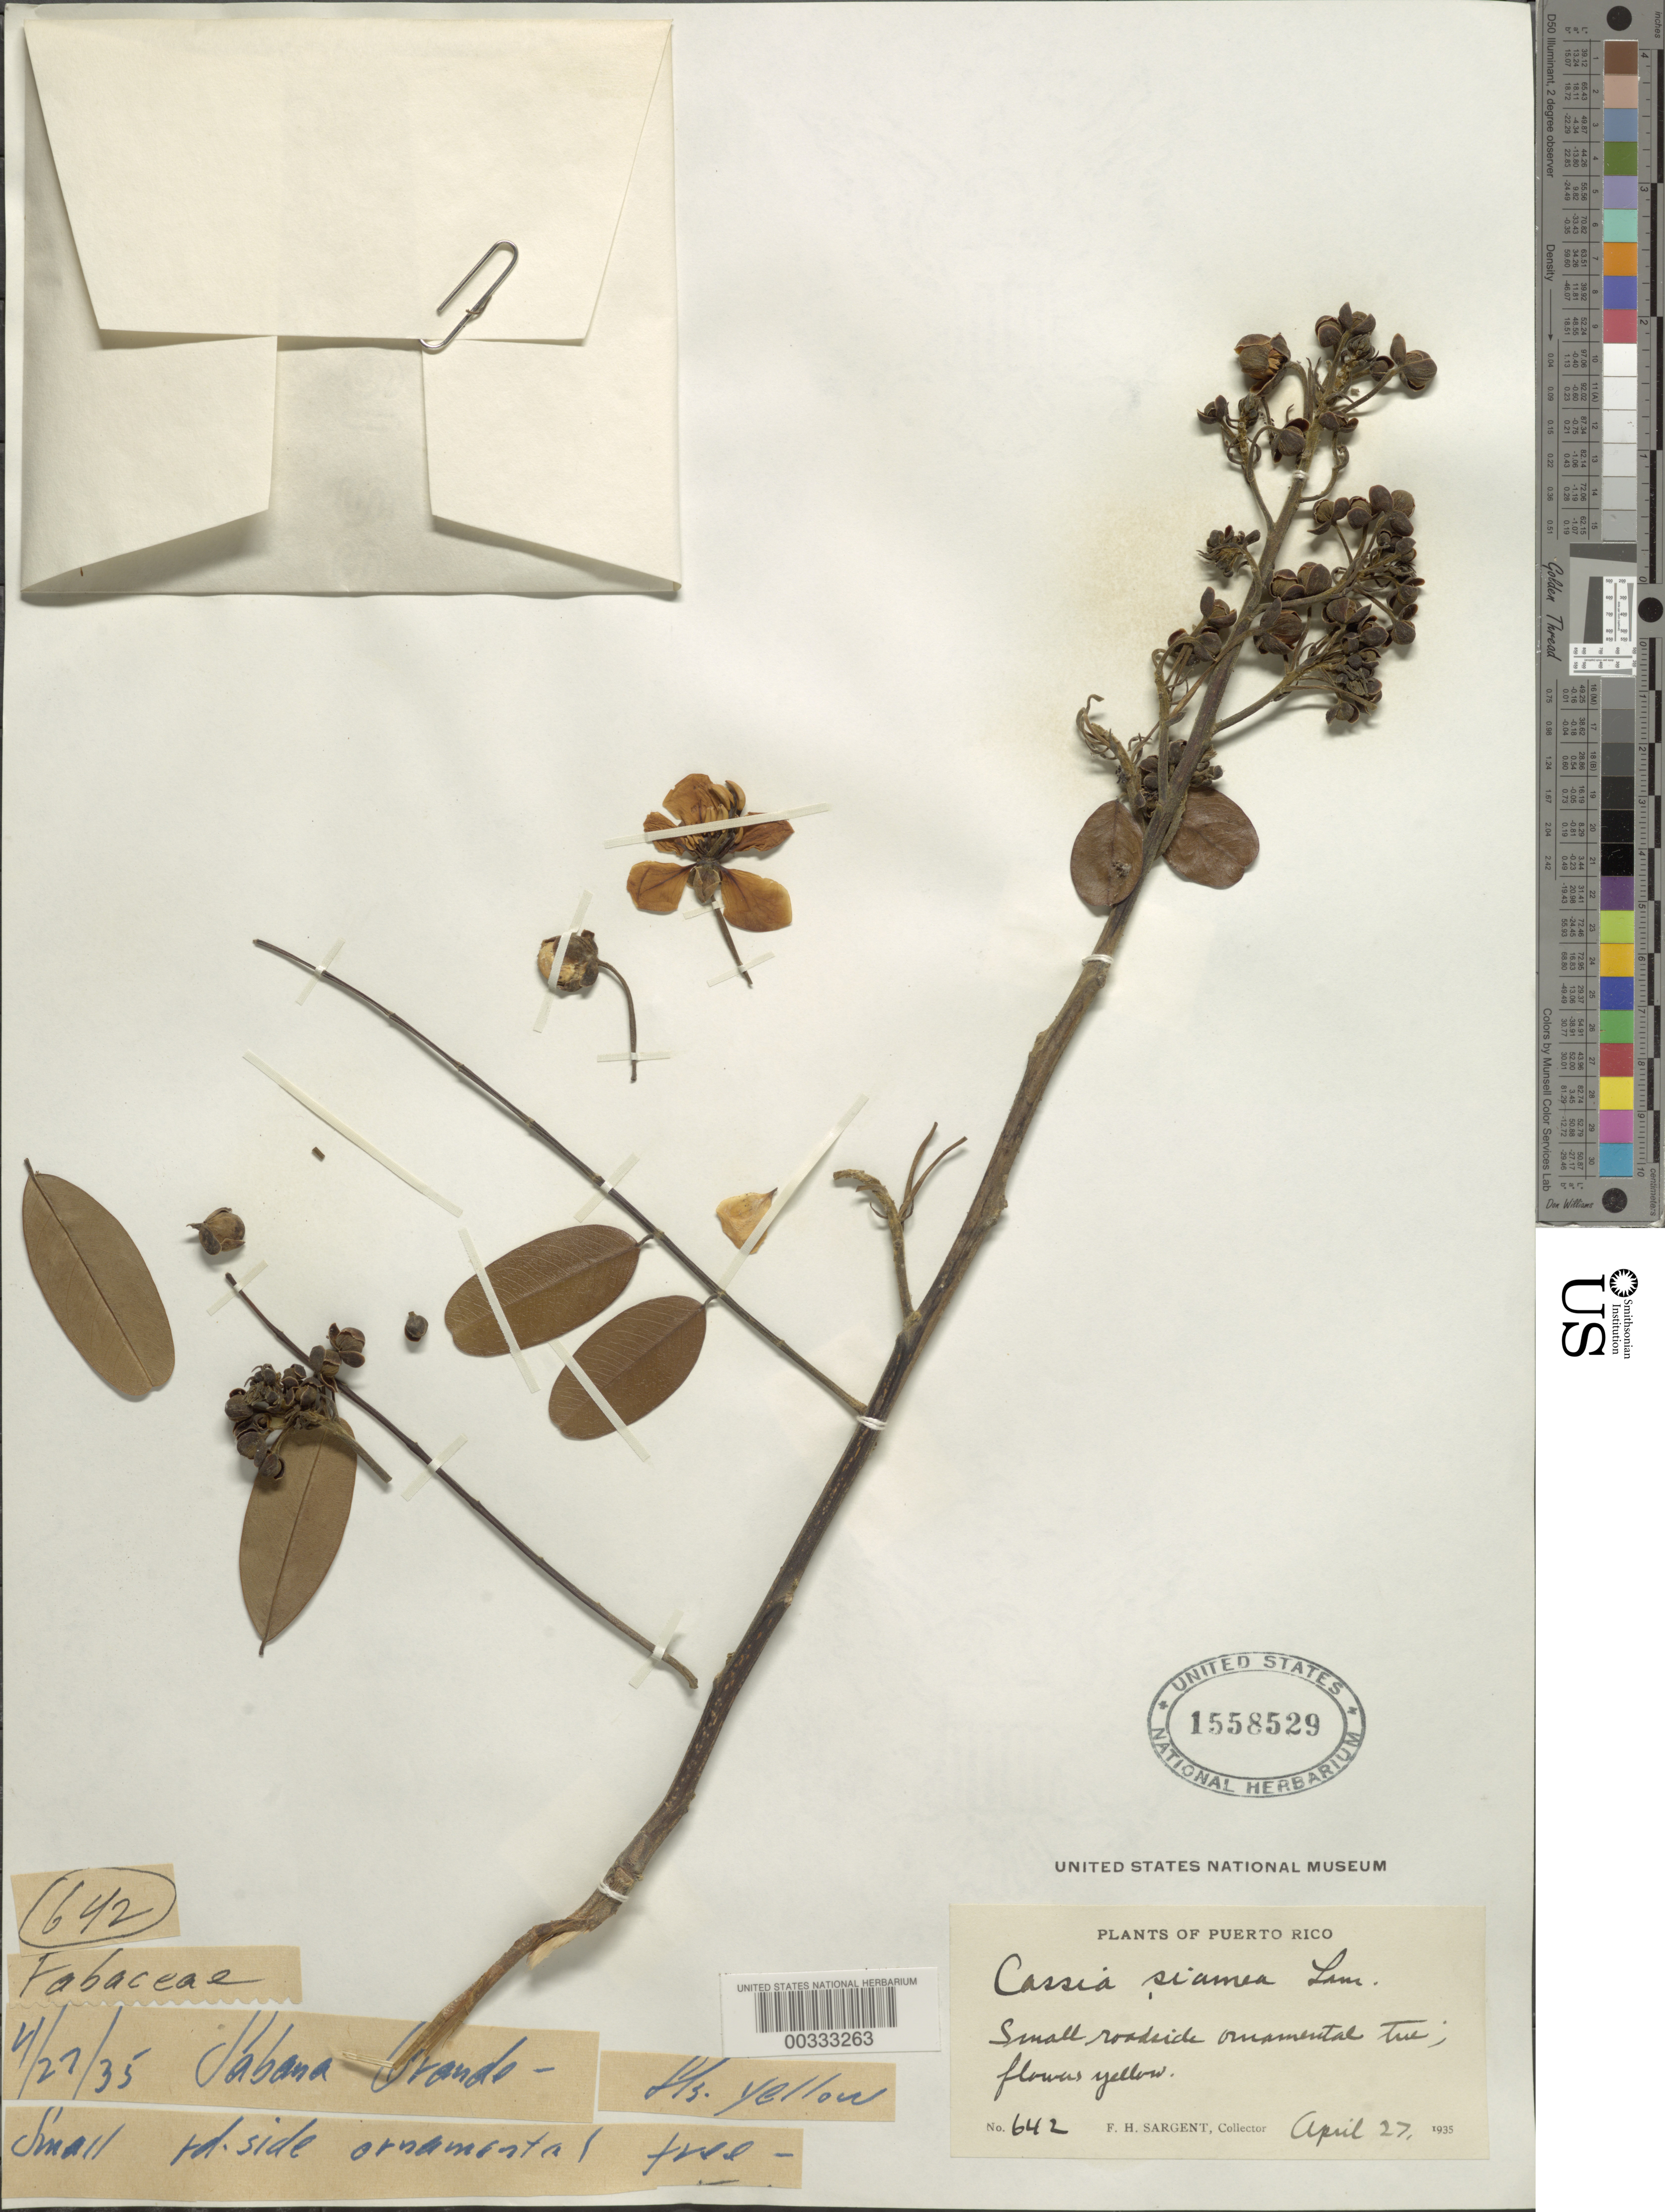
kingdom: Plantae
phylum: Tracheophyta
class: Magnoliopsida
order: Fabales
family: Fabaceae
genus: Senna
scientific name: Senna siamea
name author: (Lam.) H.S. Irwin & Barneby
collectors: F. H. Sargent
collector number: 642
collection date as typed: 27 Apr 1935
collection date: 1935-04-27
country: Puerto Rico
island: Greater Antilles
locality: Sabana grande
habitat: Roadside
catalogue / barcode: US 1558529